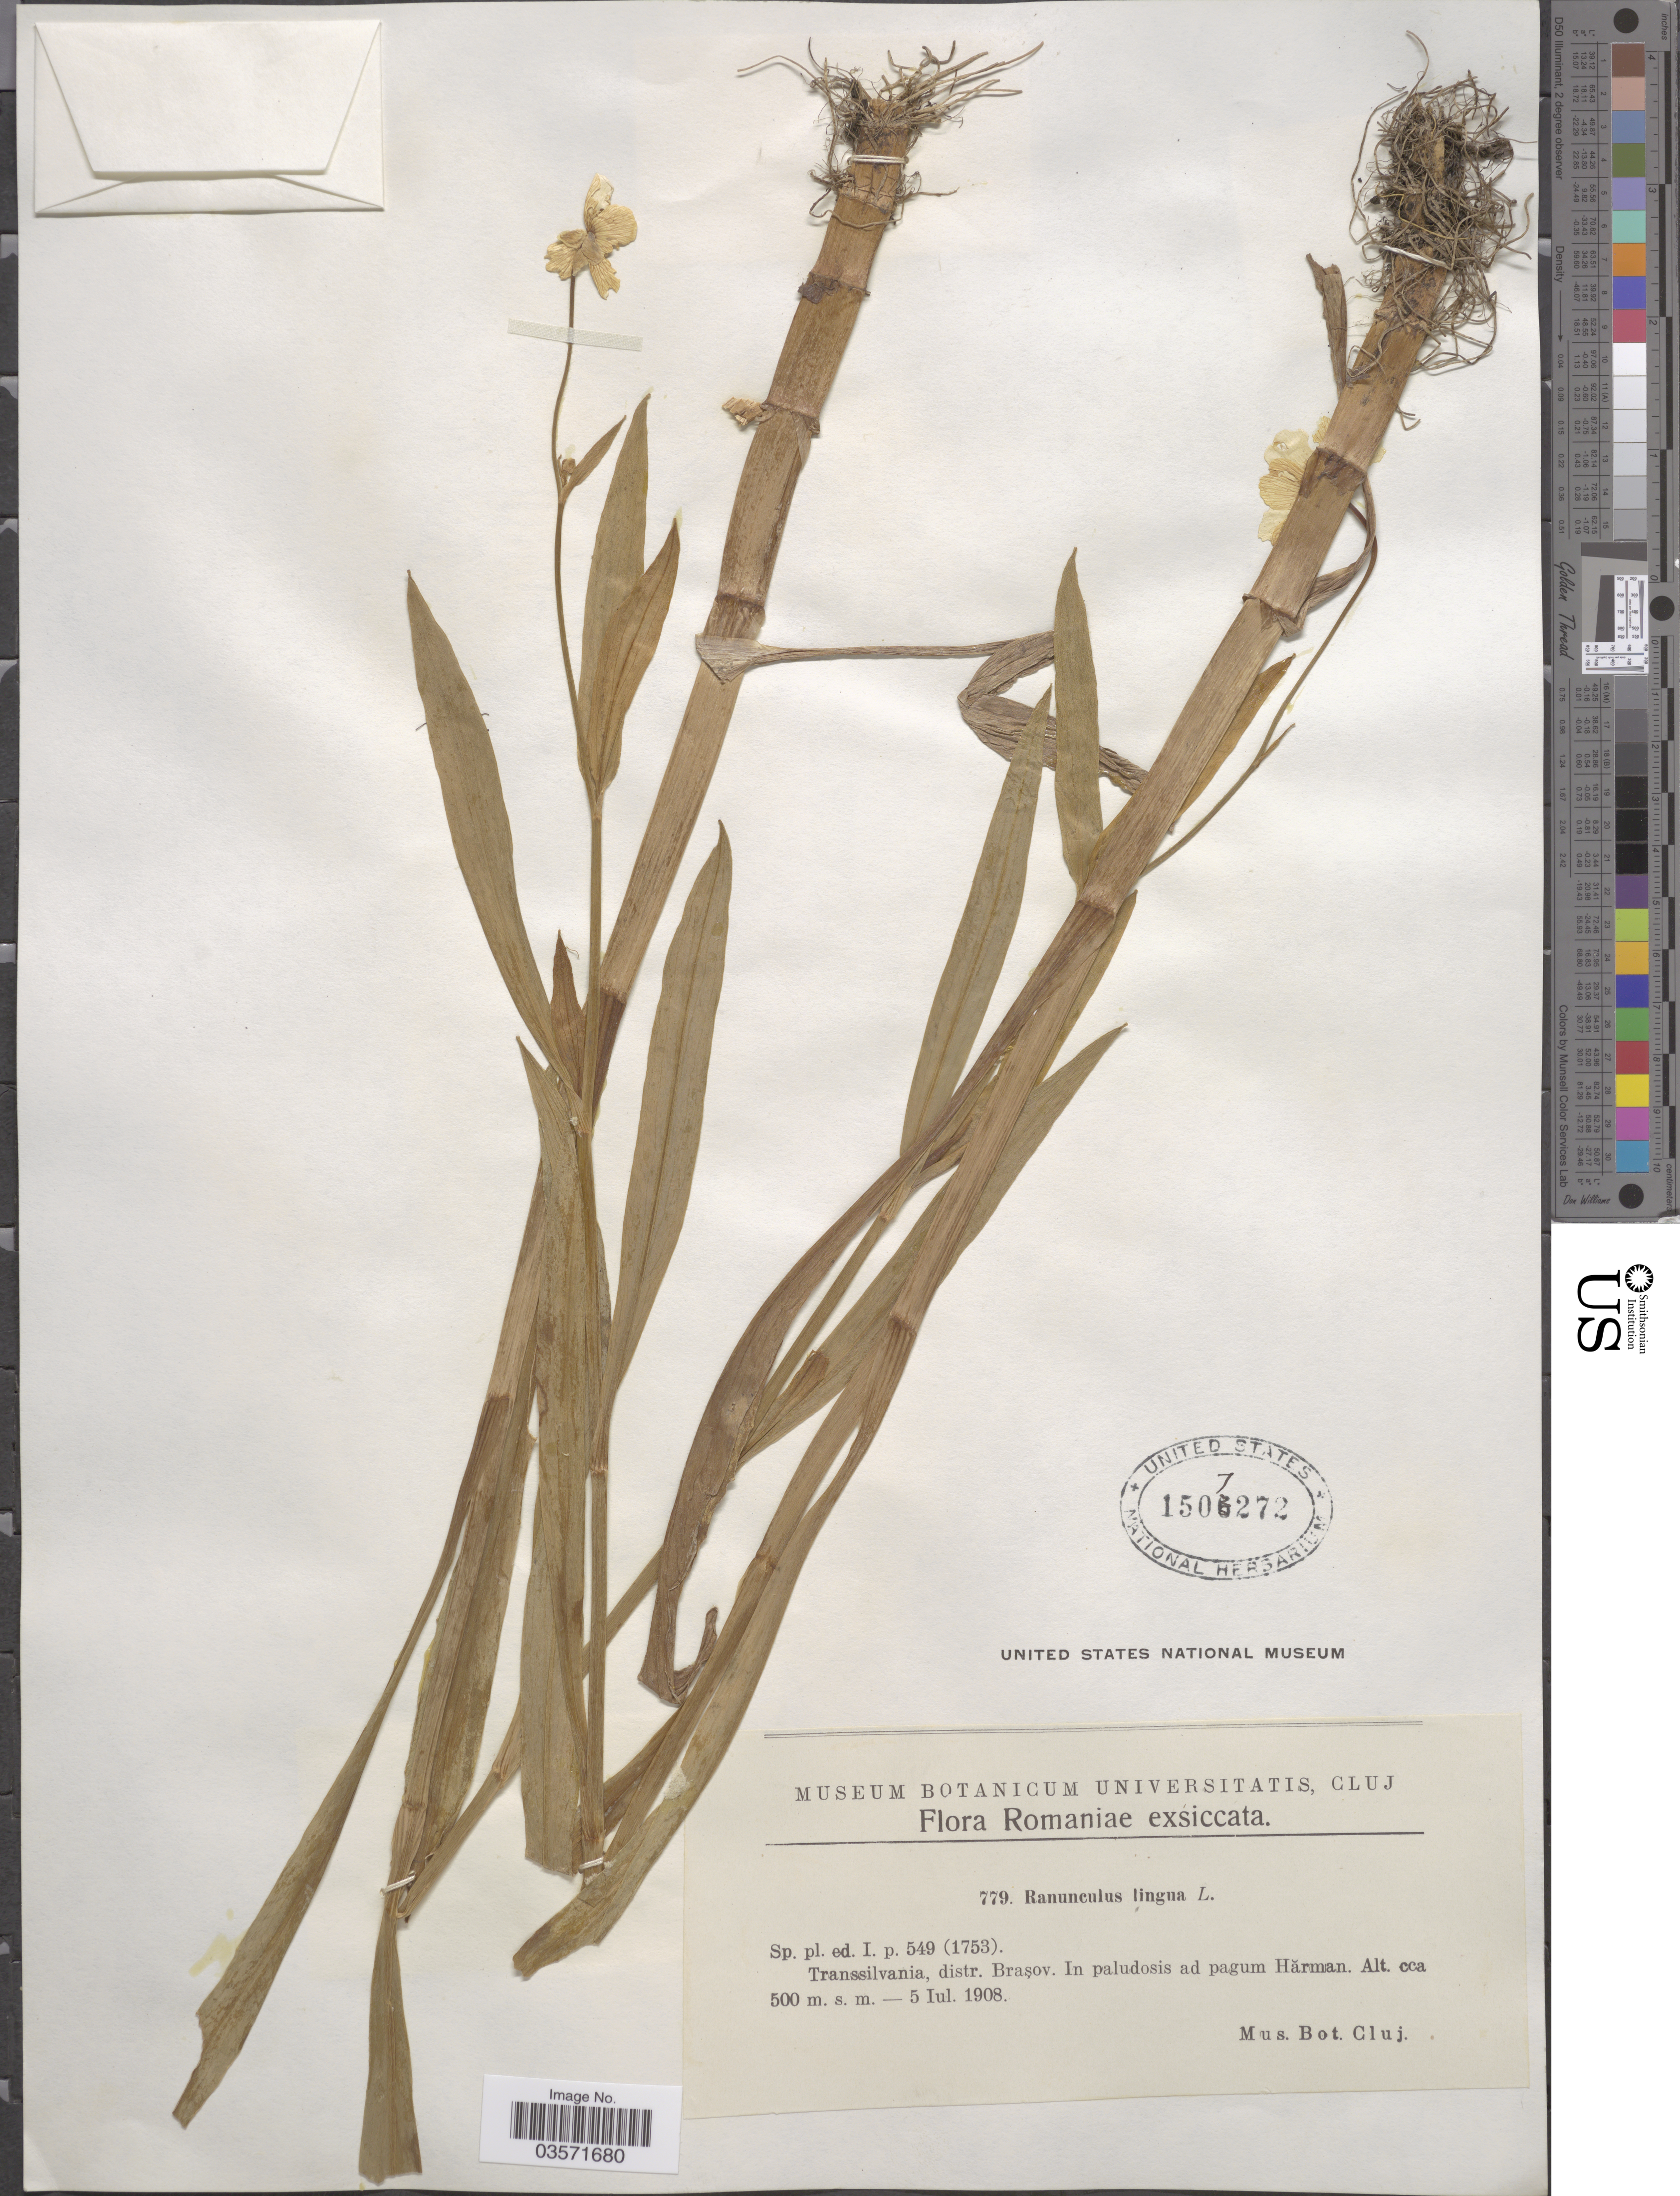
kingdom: Plantae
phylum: Tracheophyta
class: Magnoliopsida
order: Ranunculales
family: Ranunculaceae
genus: Ranunculus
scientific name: Ranunculus lingua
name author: L.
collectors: Mus. Bot. Cluj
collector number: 779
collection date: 1908-07-05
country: Romania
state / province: Brasov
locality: Transsilvania, distr. Braşov. In paludosis ad pagum Hărman.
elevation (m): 500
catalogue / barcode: US 1507272